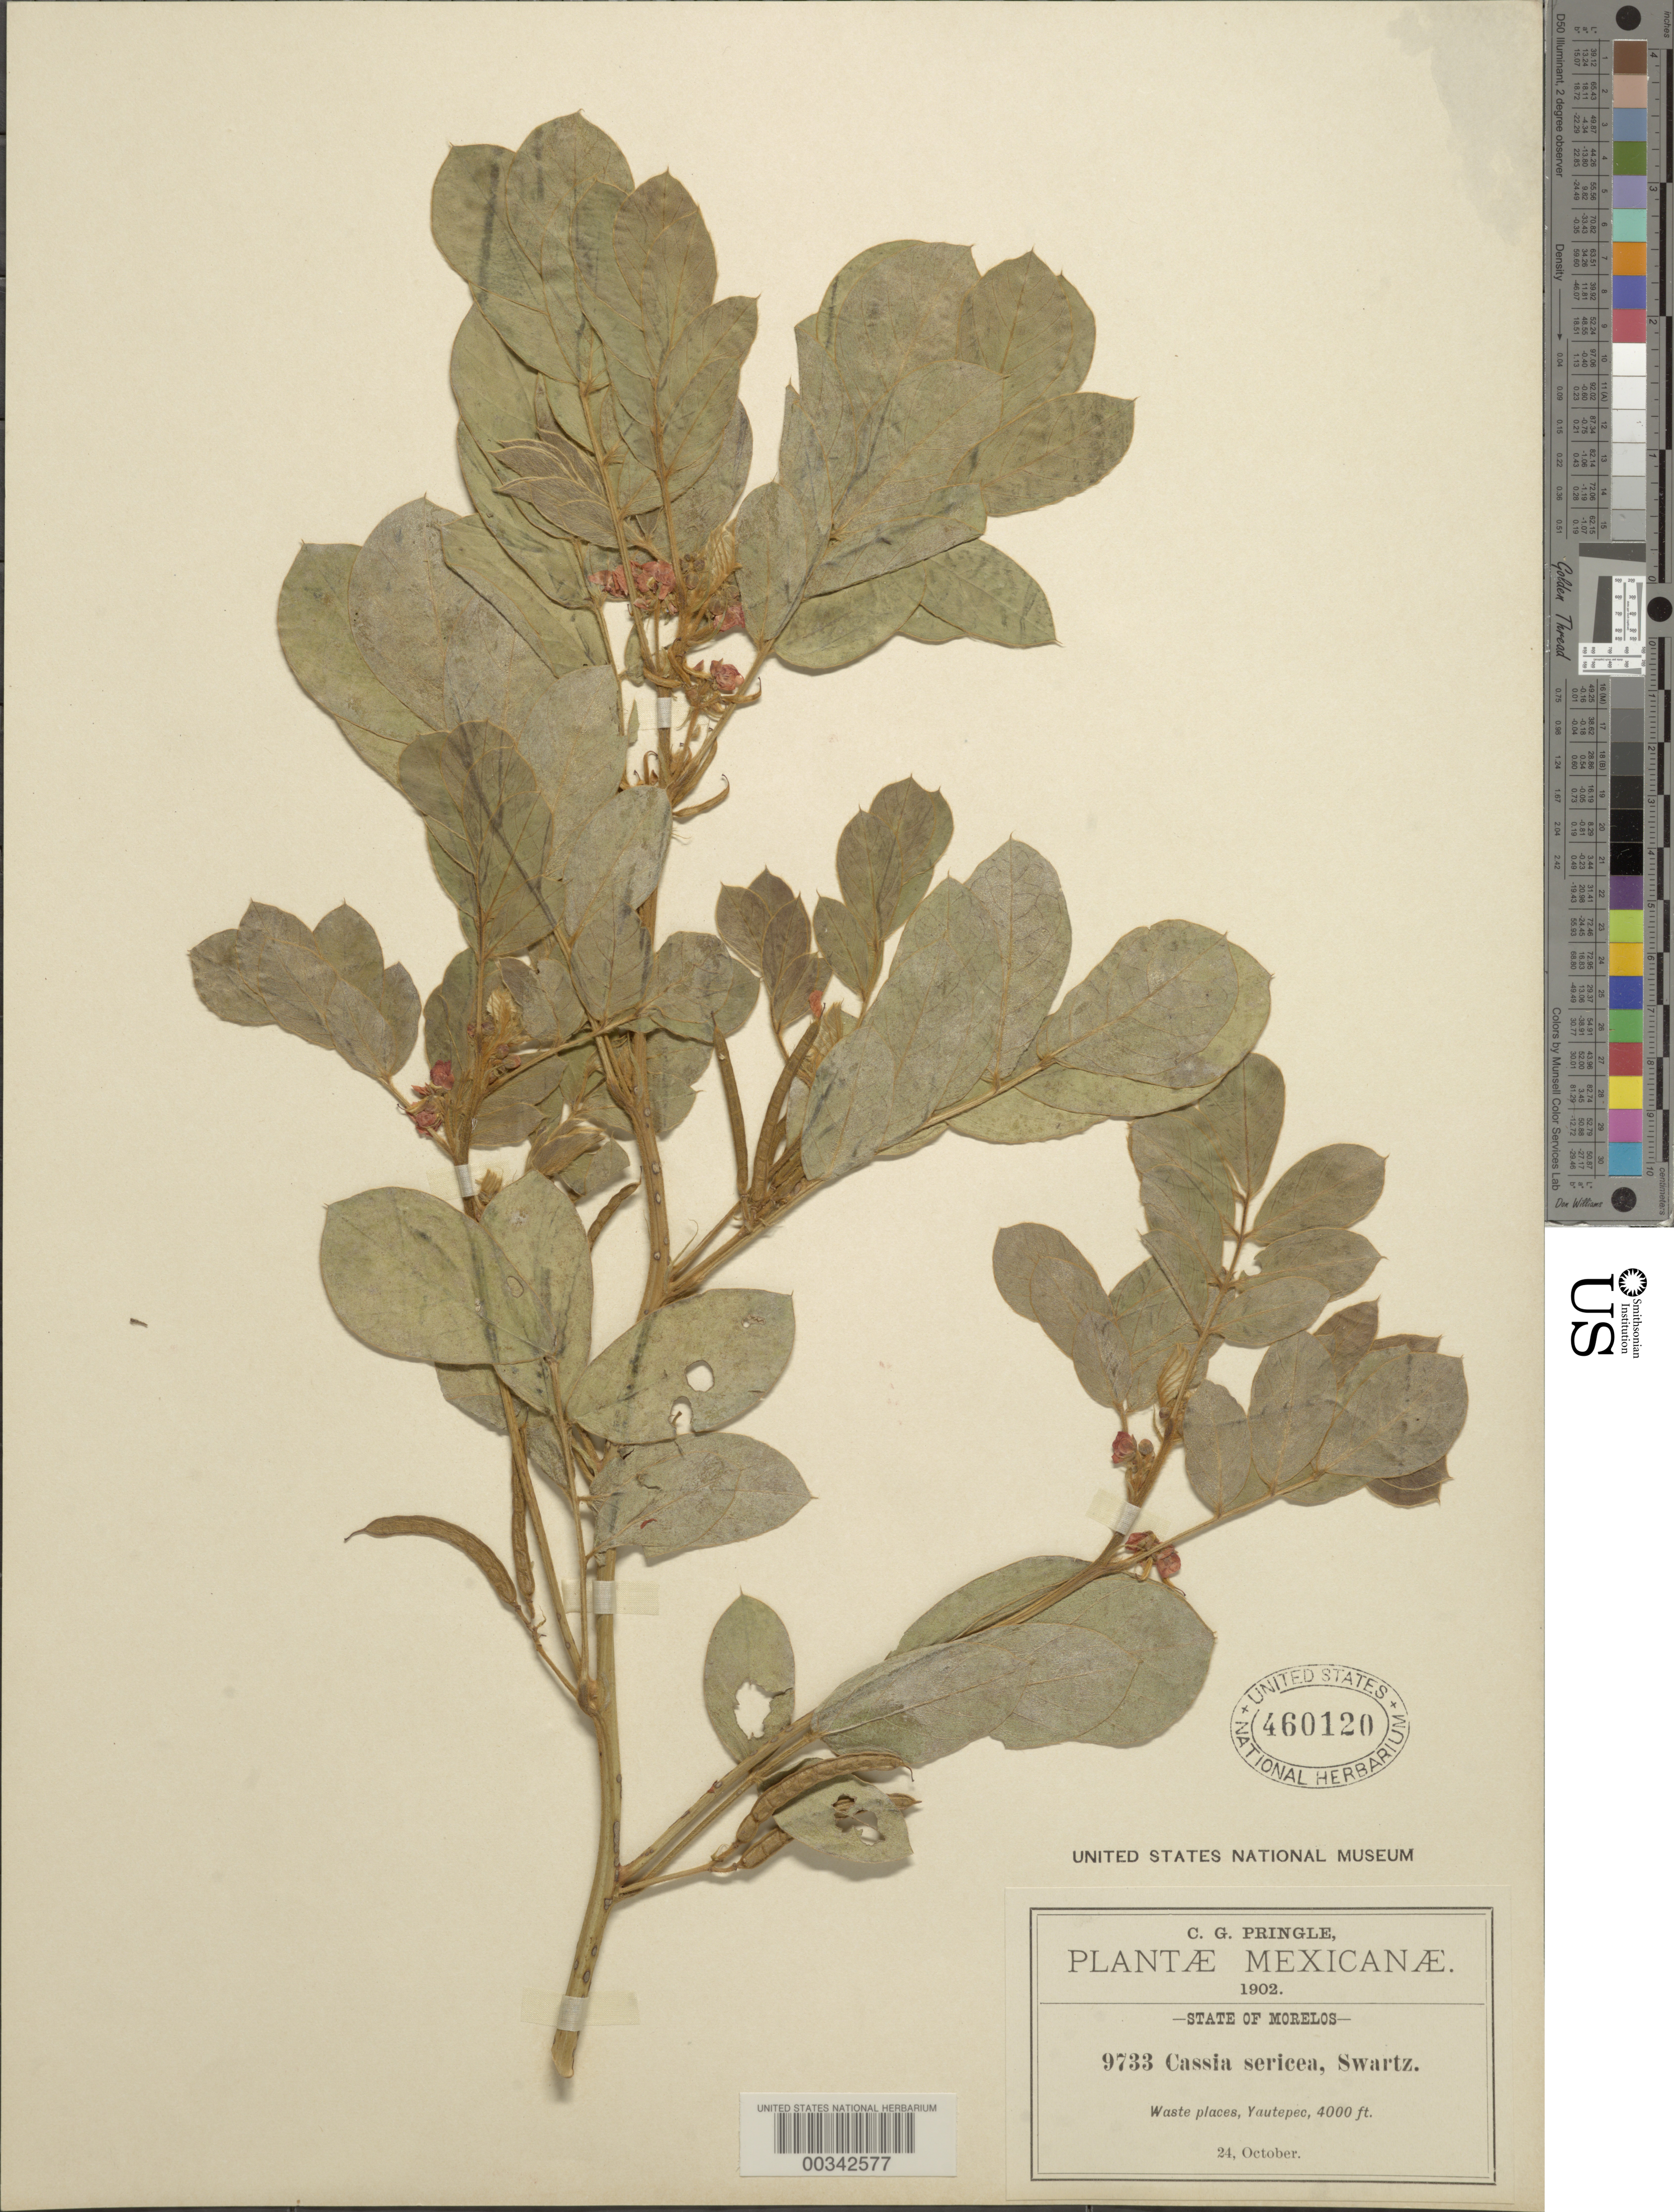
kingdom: Plantae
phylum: Tracheophyta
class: Magnoliopsida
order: Fabales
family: Fabaceae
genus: Senna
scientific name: Senna uniflora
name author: (Mill.) H.S. Irwin & Barneby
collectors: C. G. Pringle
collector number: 9733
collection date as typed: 24 Oct 1902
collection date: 1902-10-24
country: Mexico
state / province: Morelos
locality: Yautepec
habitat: Waste places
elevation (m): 1219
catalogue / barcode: US 460120